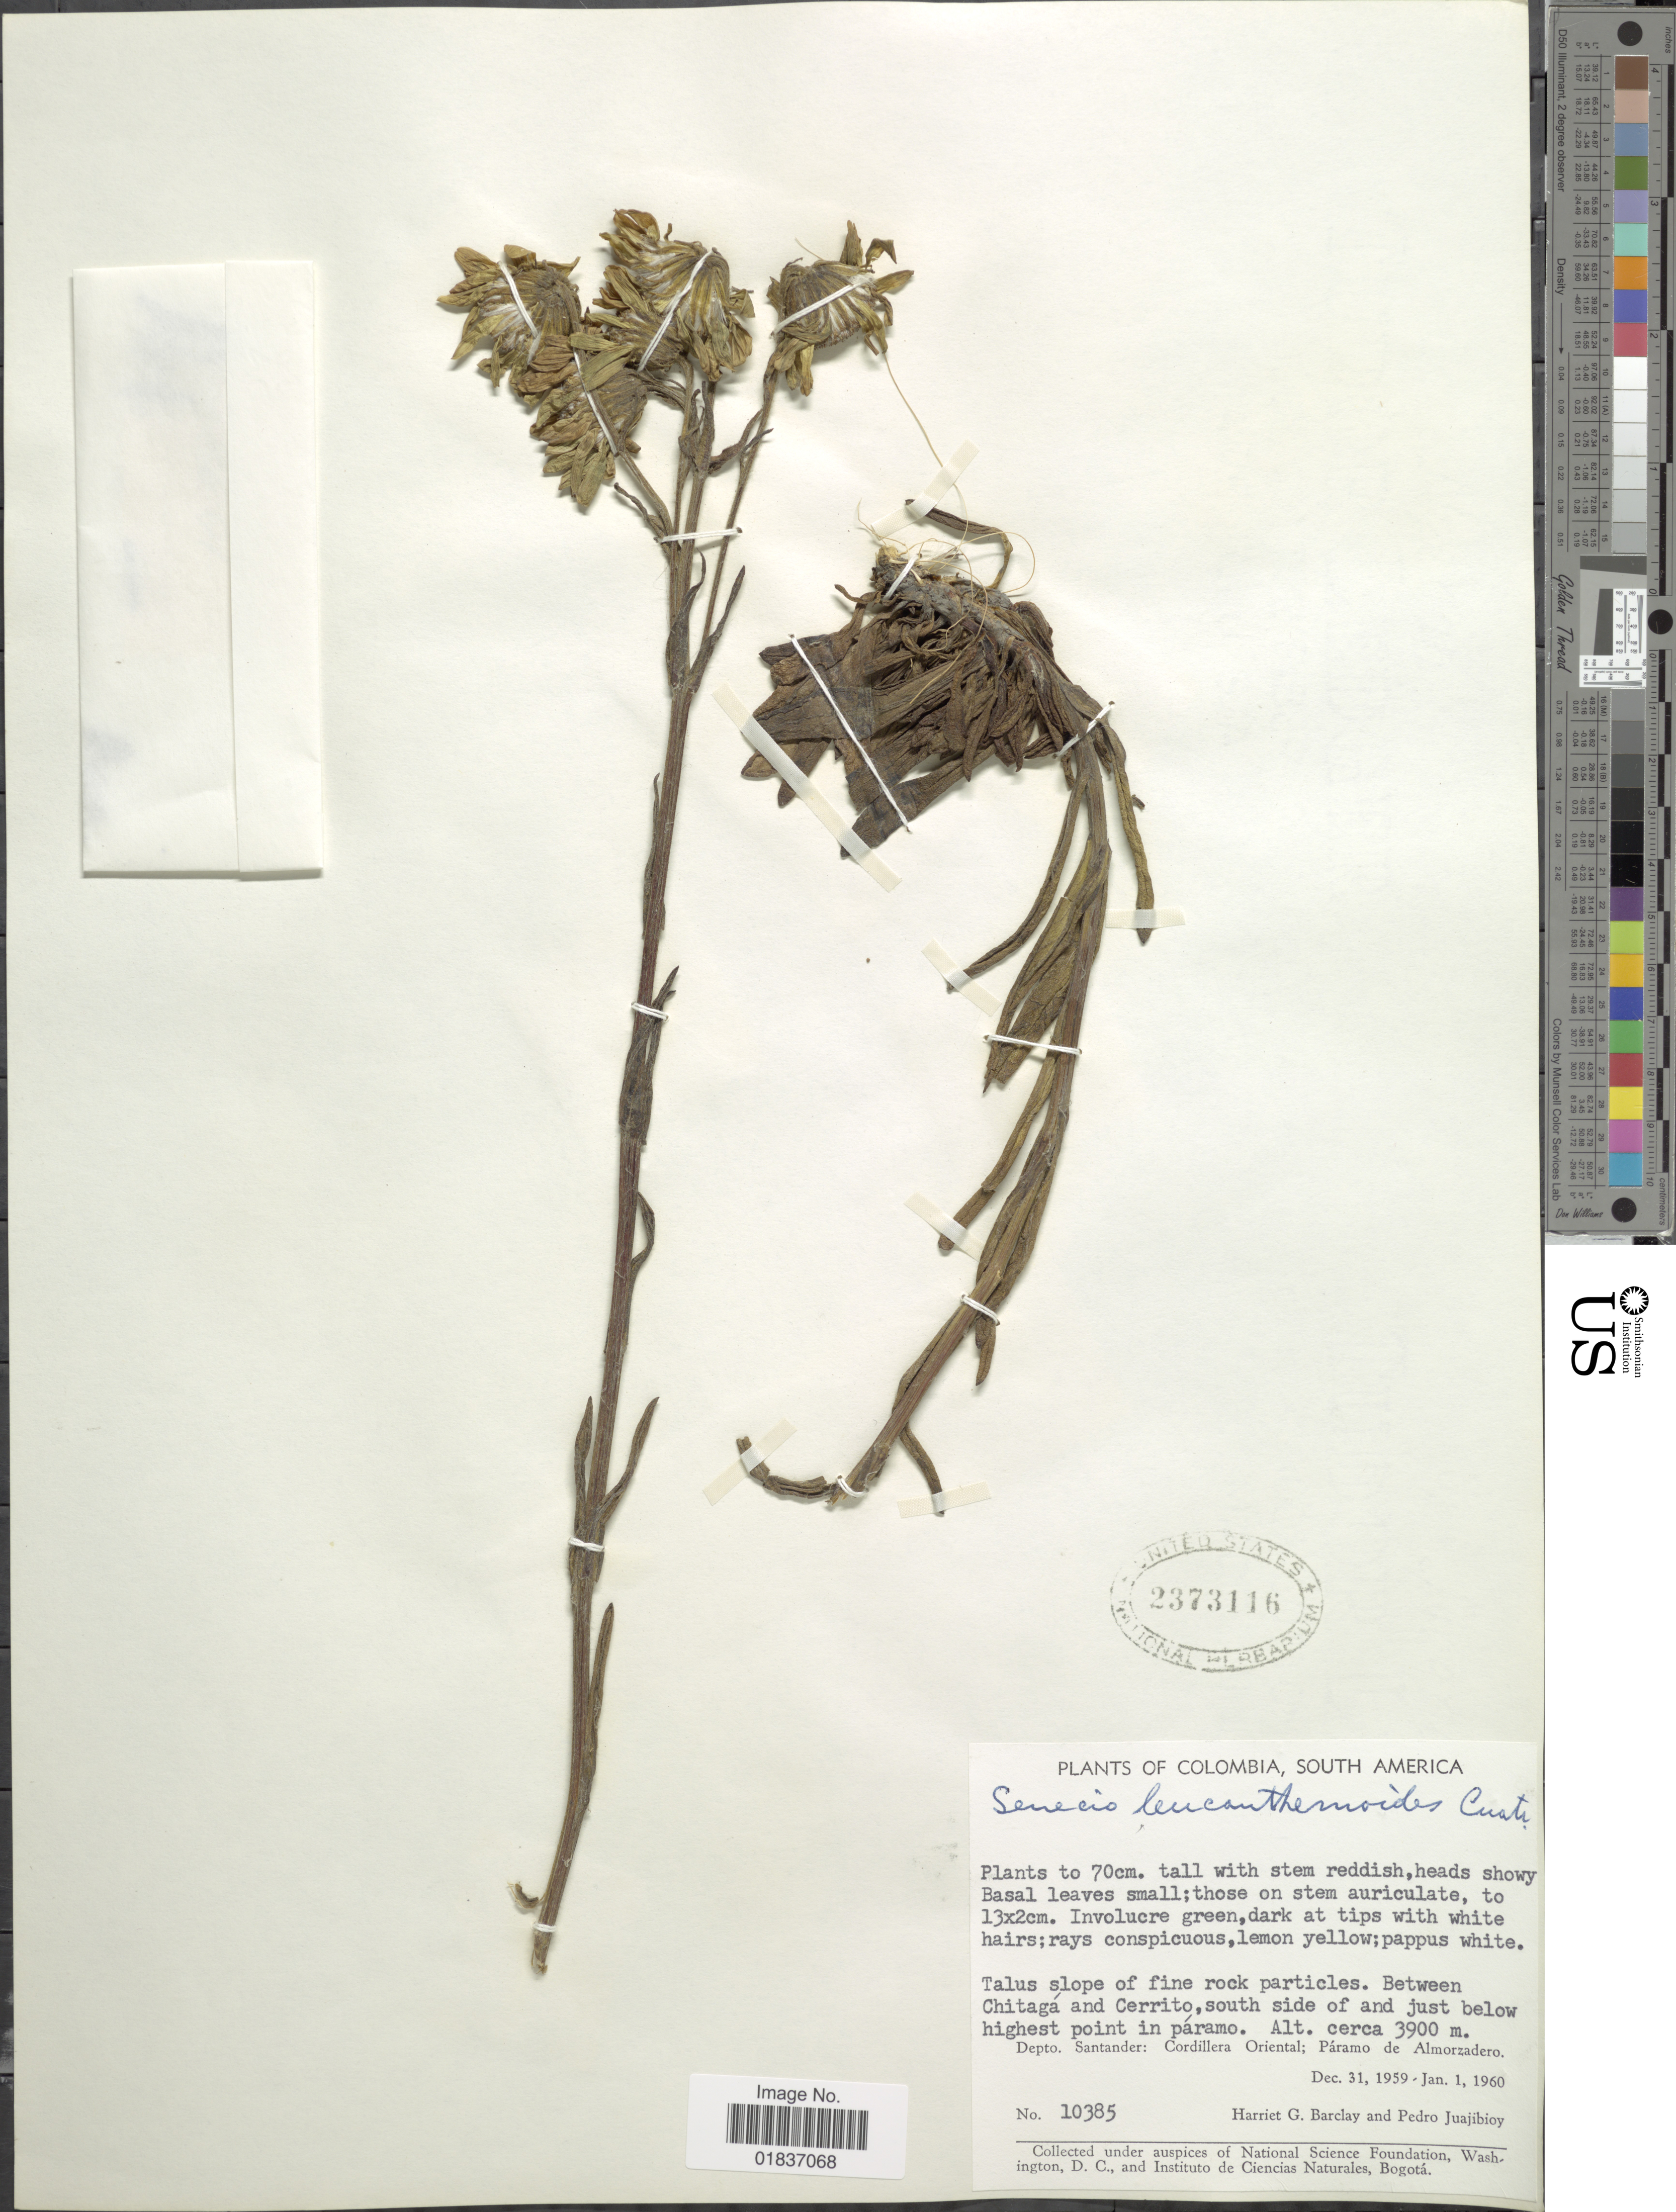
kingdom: Plantae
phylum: Tracheophyta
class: Magnoliopsida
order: Asterales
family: Asteraceae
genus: Senecio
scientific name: Senecio leucanthemioides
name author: Cuatrec.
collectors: H. G. Barclay & P. Juajibioy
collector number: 10385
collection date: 1959-12-21/1960-01-01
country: Colombia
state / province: Santander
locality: Between Chitaga and Cerrito, south side of and just below highest point in paramo. Dept. Santander: Cordillera Oriental; Paramo de Almorzadero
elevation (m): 3900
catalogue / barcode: US 2373116